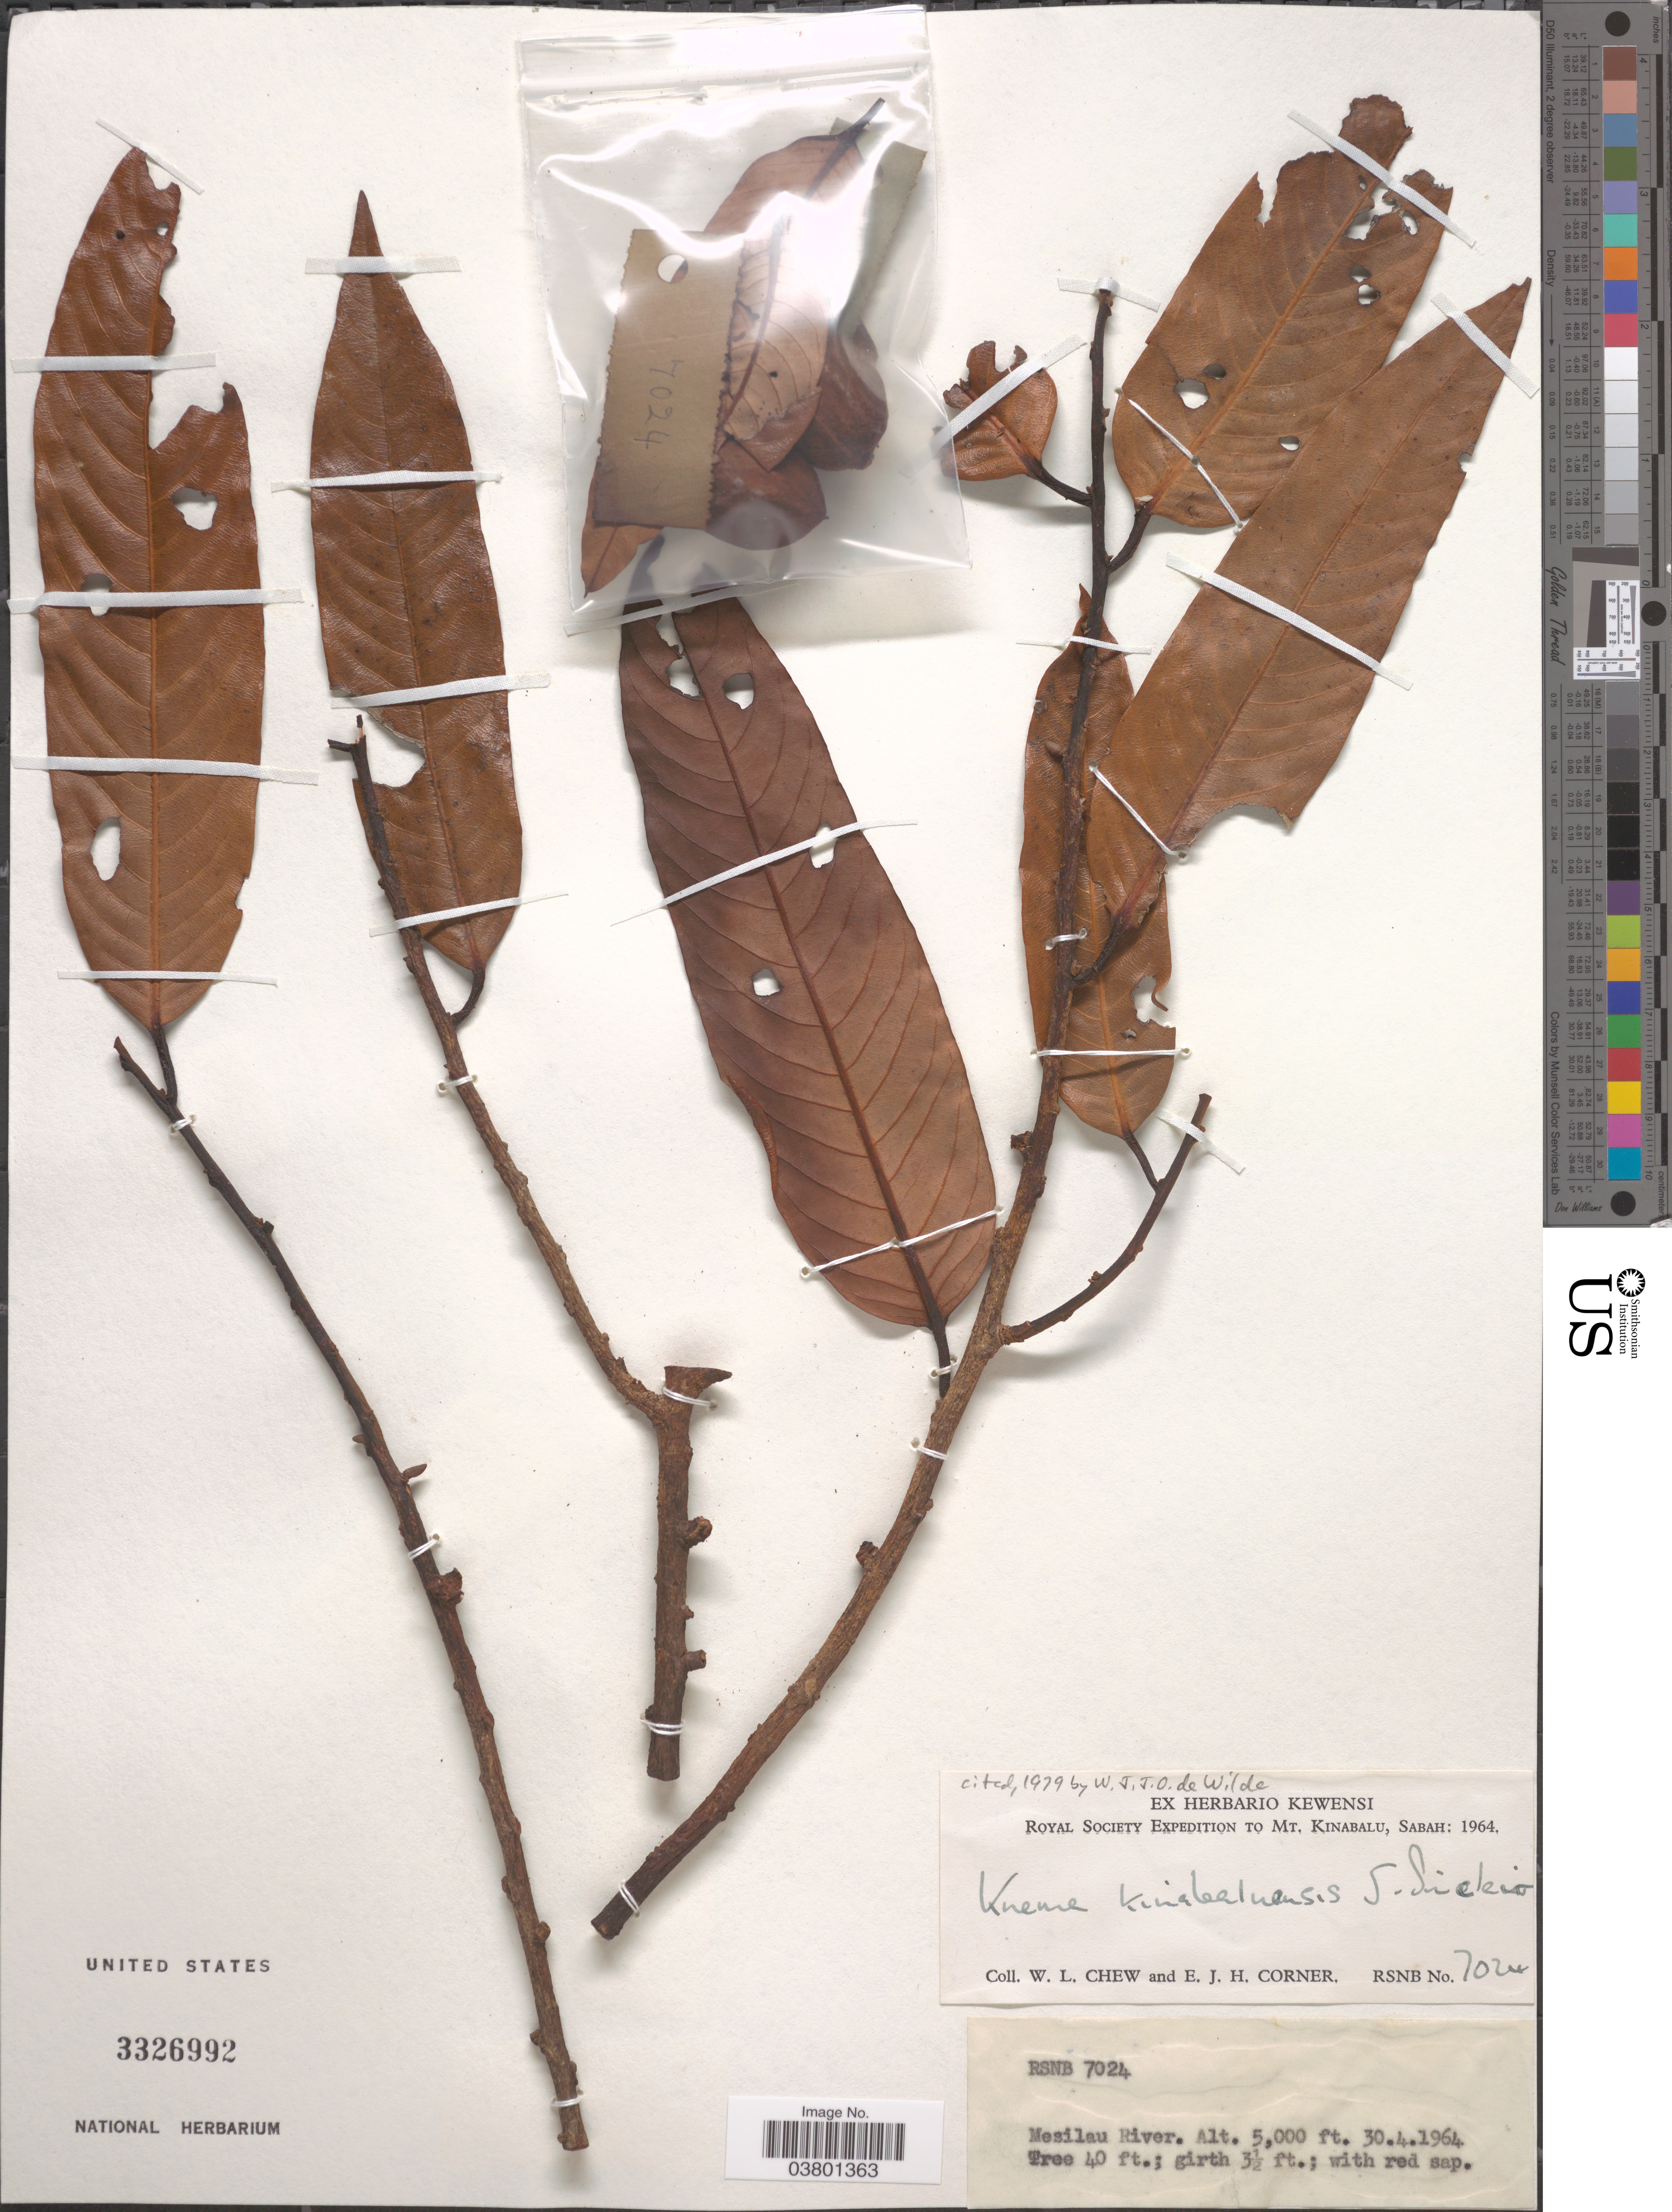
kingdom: Plantae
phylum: Tracheophyta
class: Magnoliopsida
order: Magnoliales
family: Myristicaceae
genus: Knema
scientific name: Knema kinabaluensis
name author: J. Sinclair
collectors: W. Chew & E. Corner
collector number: RSNB7024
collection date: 1964-04-30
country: Malaysia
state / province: Sabah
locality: Mt. Kinabalu. Mesilau River.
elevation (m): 1524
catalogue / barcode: US 3326992